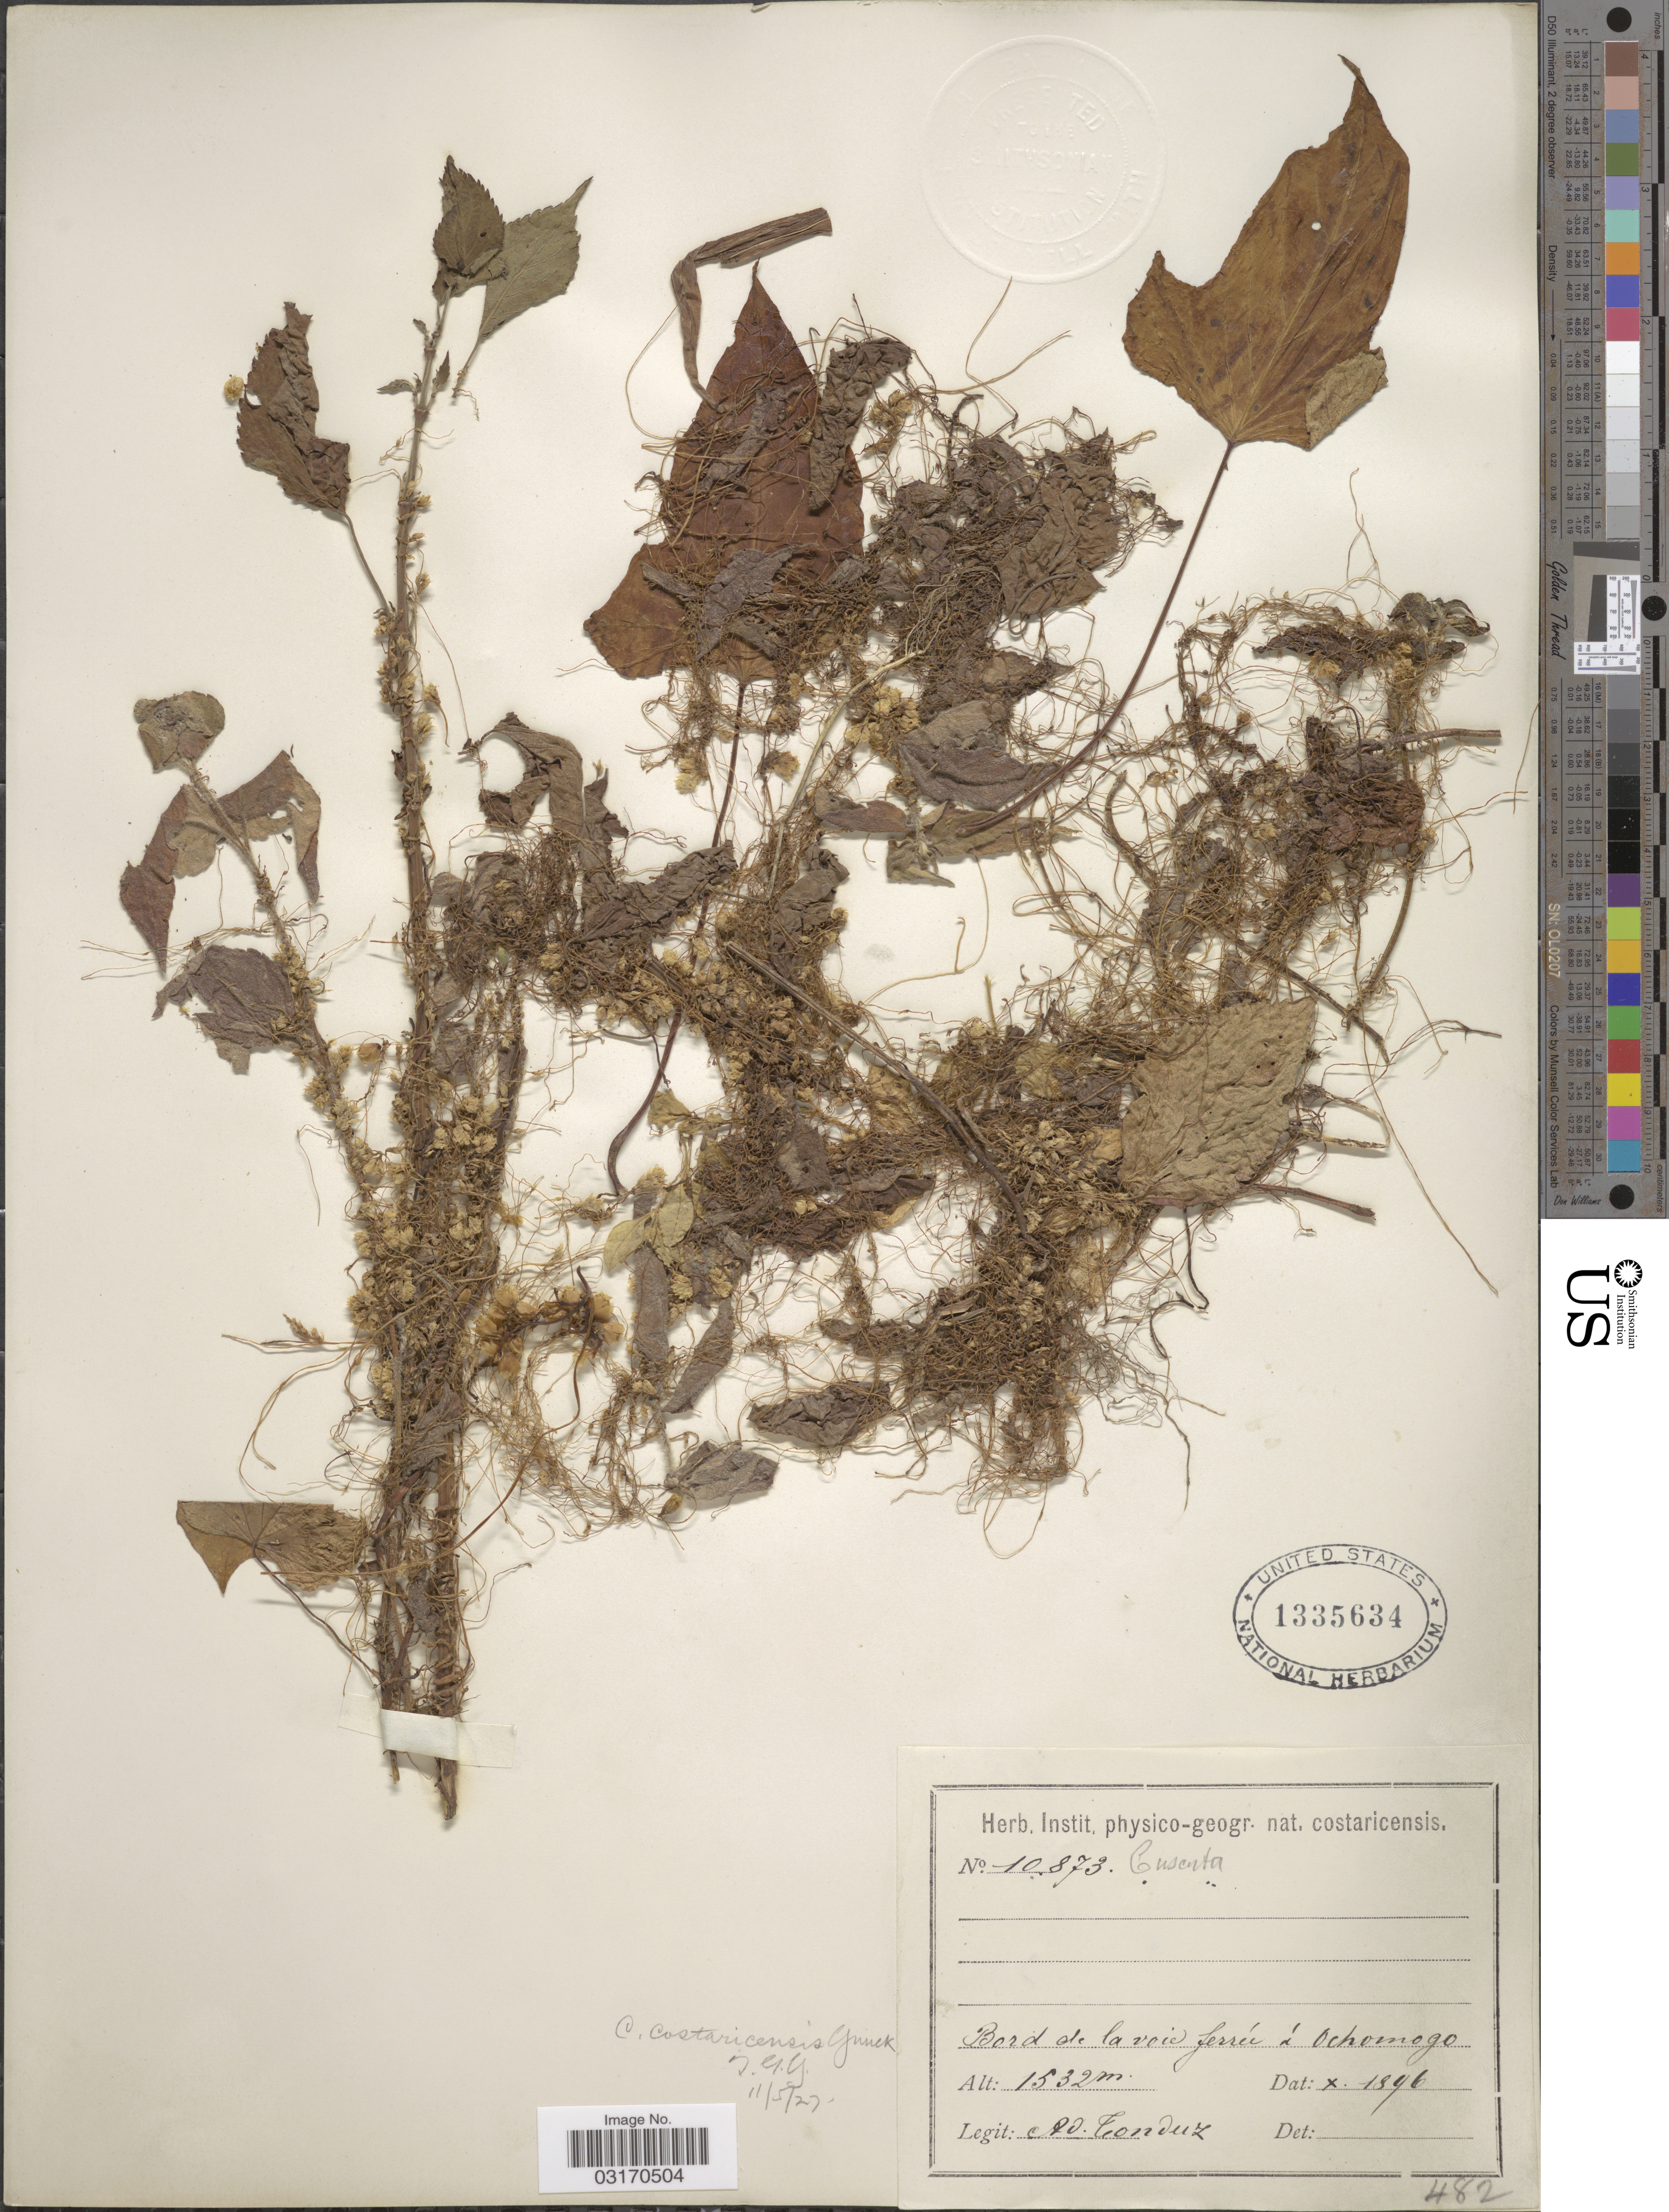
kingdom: Plantae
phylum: Tracheophyta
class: Magnoliopsida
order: Solanales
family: Convolvulaceae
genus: Cuscuta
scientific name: Cuscuta costaricensis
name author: Yunck.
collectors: A. Tonduz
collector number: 10873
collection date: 1896-10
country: Costa Rica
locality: Bord de la voie ferrée á Ochomogo.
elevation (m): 1532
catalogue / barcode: US 1335634